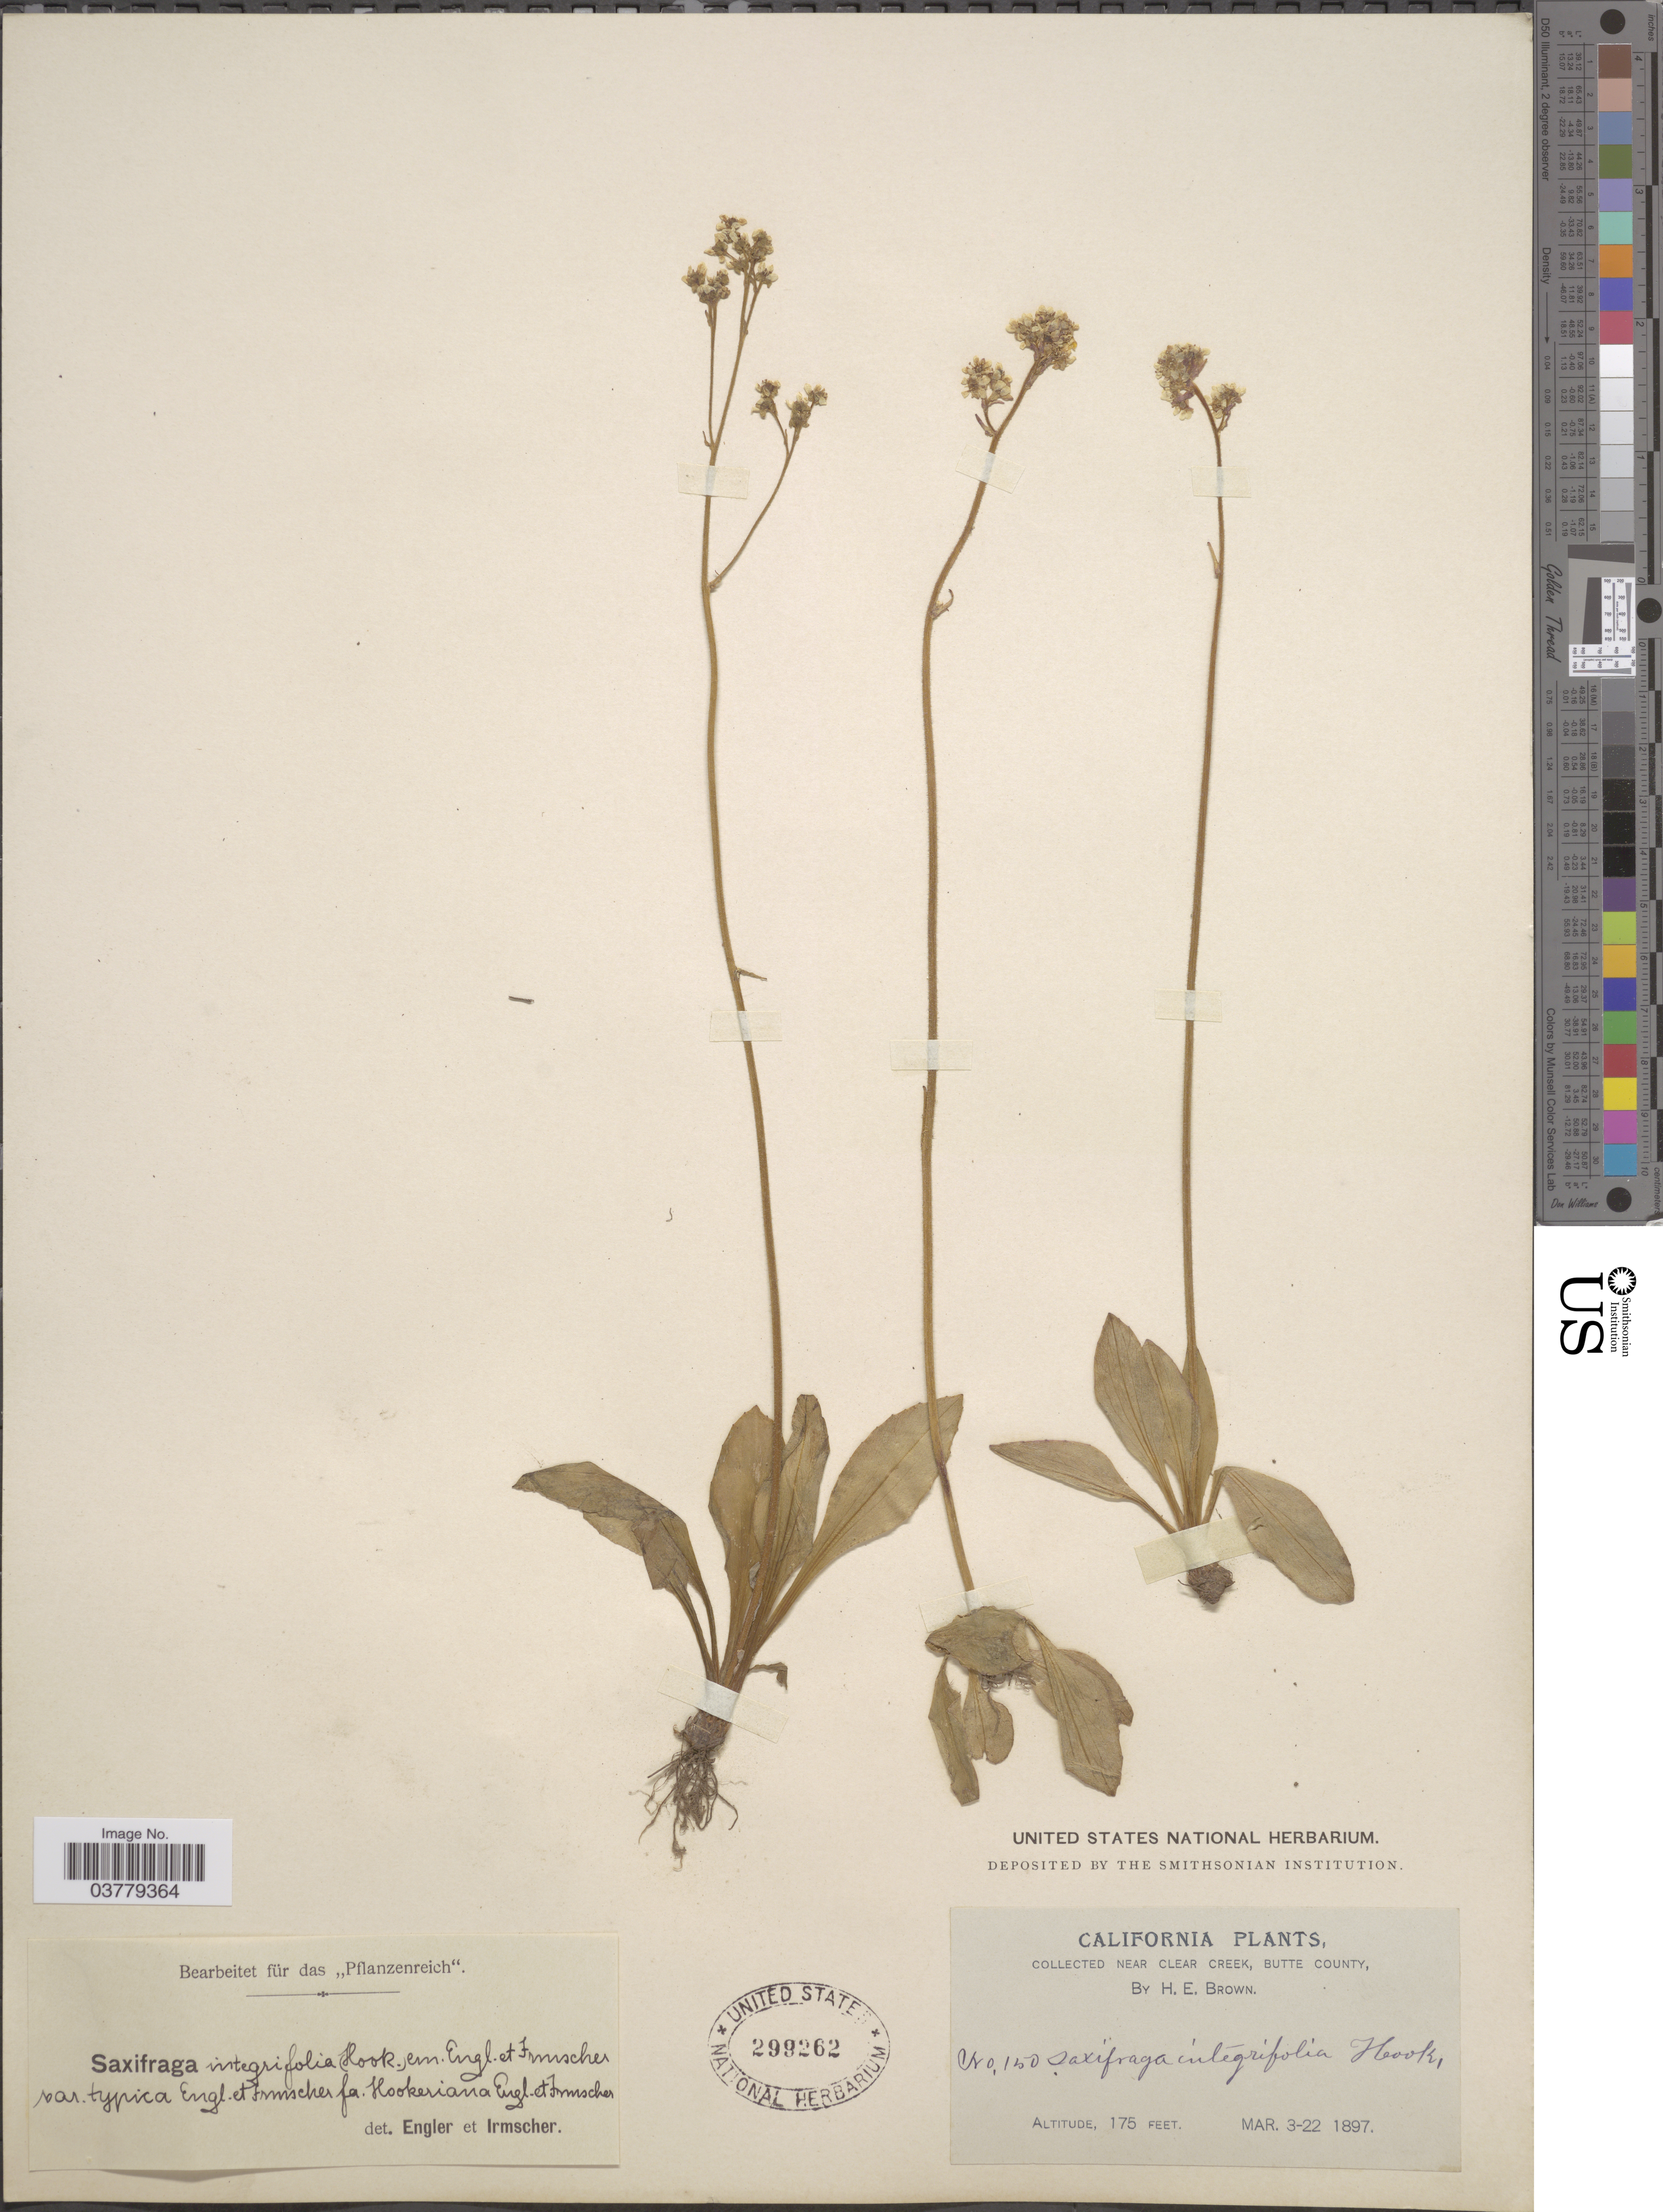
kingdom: Plantae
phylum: Tracheophyta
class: Magnoliopsida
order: Saxifragales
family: Saxifragaceae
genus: Micranthes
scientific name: Micranthes integrifolia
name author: (Hook.) Small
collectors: H. E. Brown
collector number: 150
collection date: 1897-03-03/1897-03-22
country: United States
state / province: California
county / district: Butte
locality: Near Clear Creek, Butte County.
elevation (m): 53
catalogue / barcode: US 299262